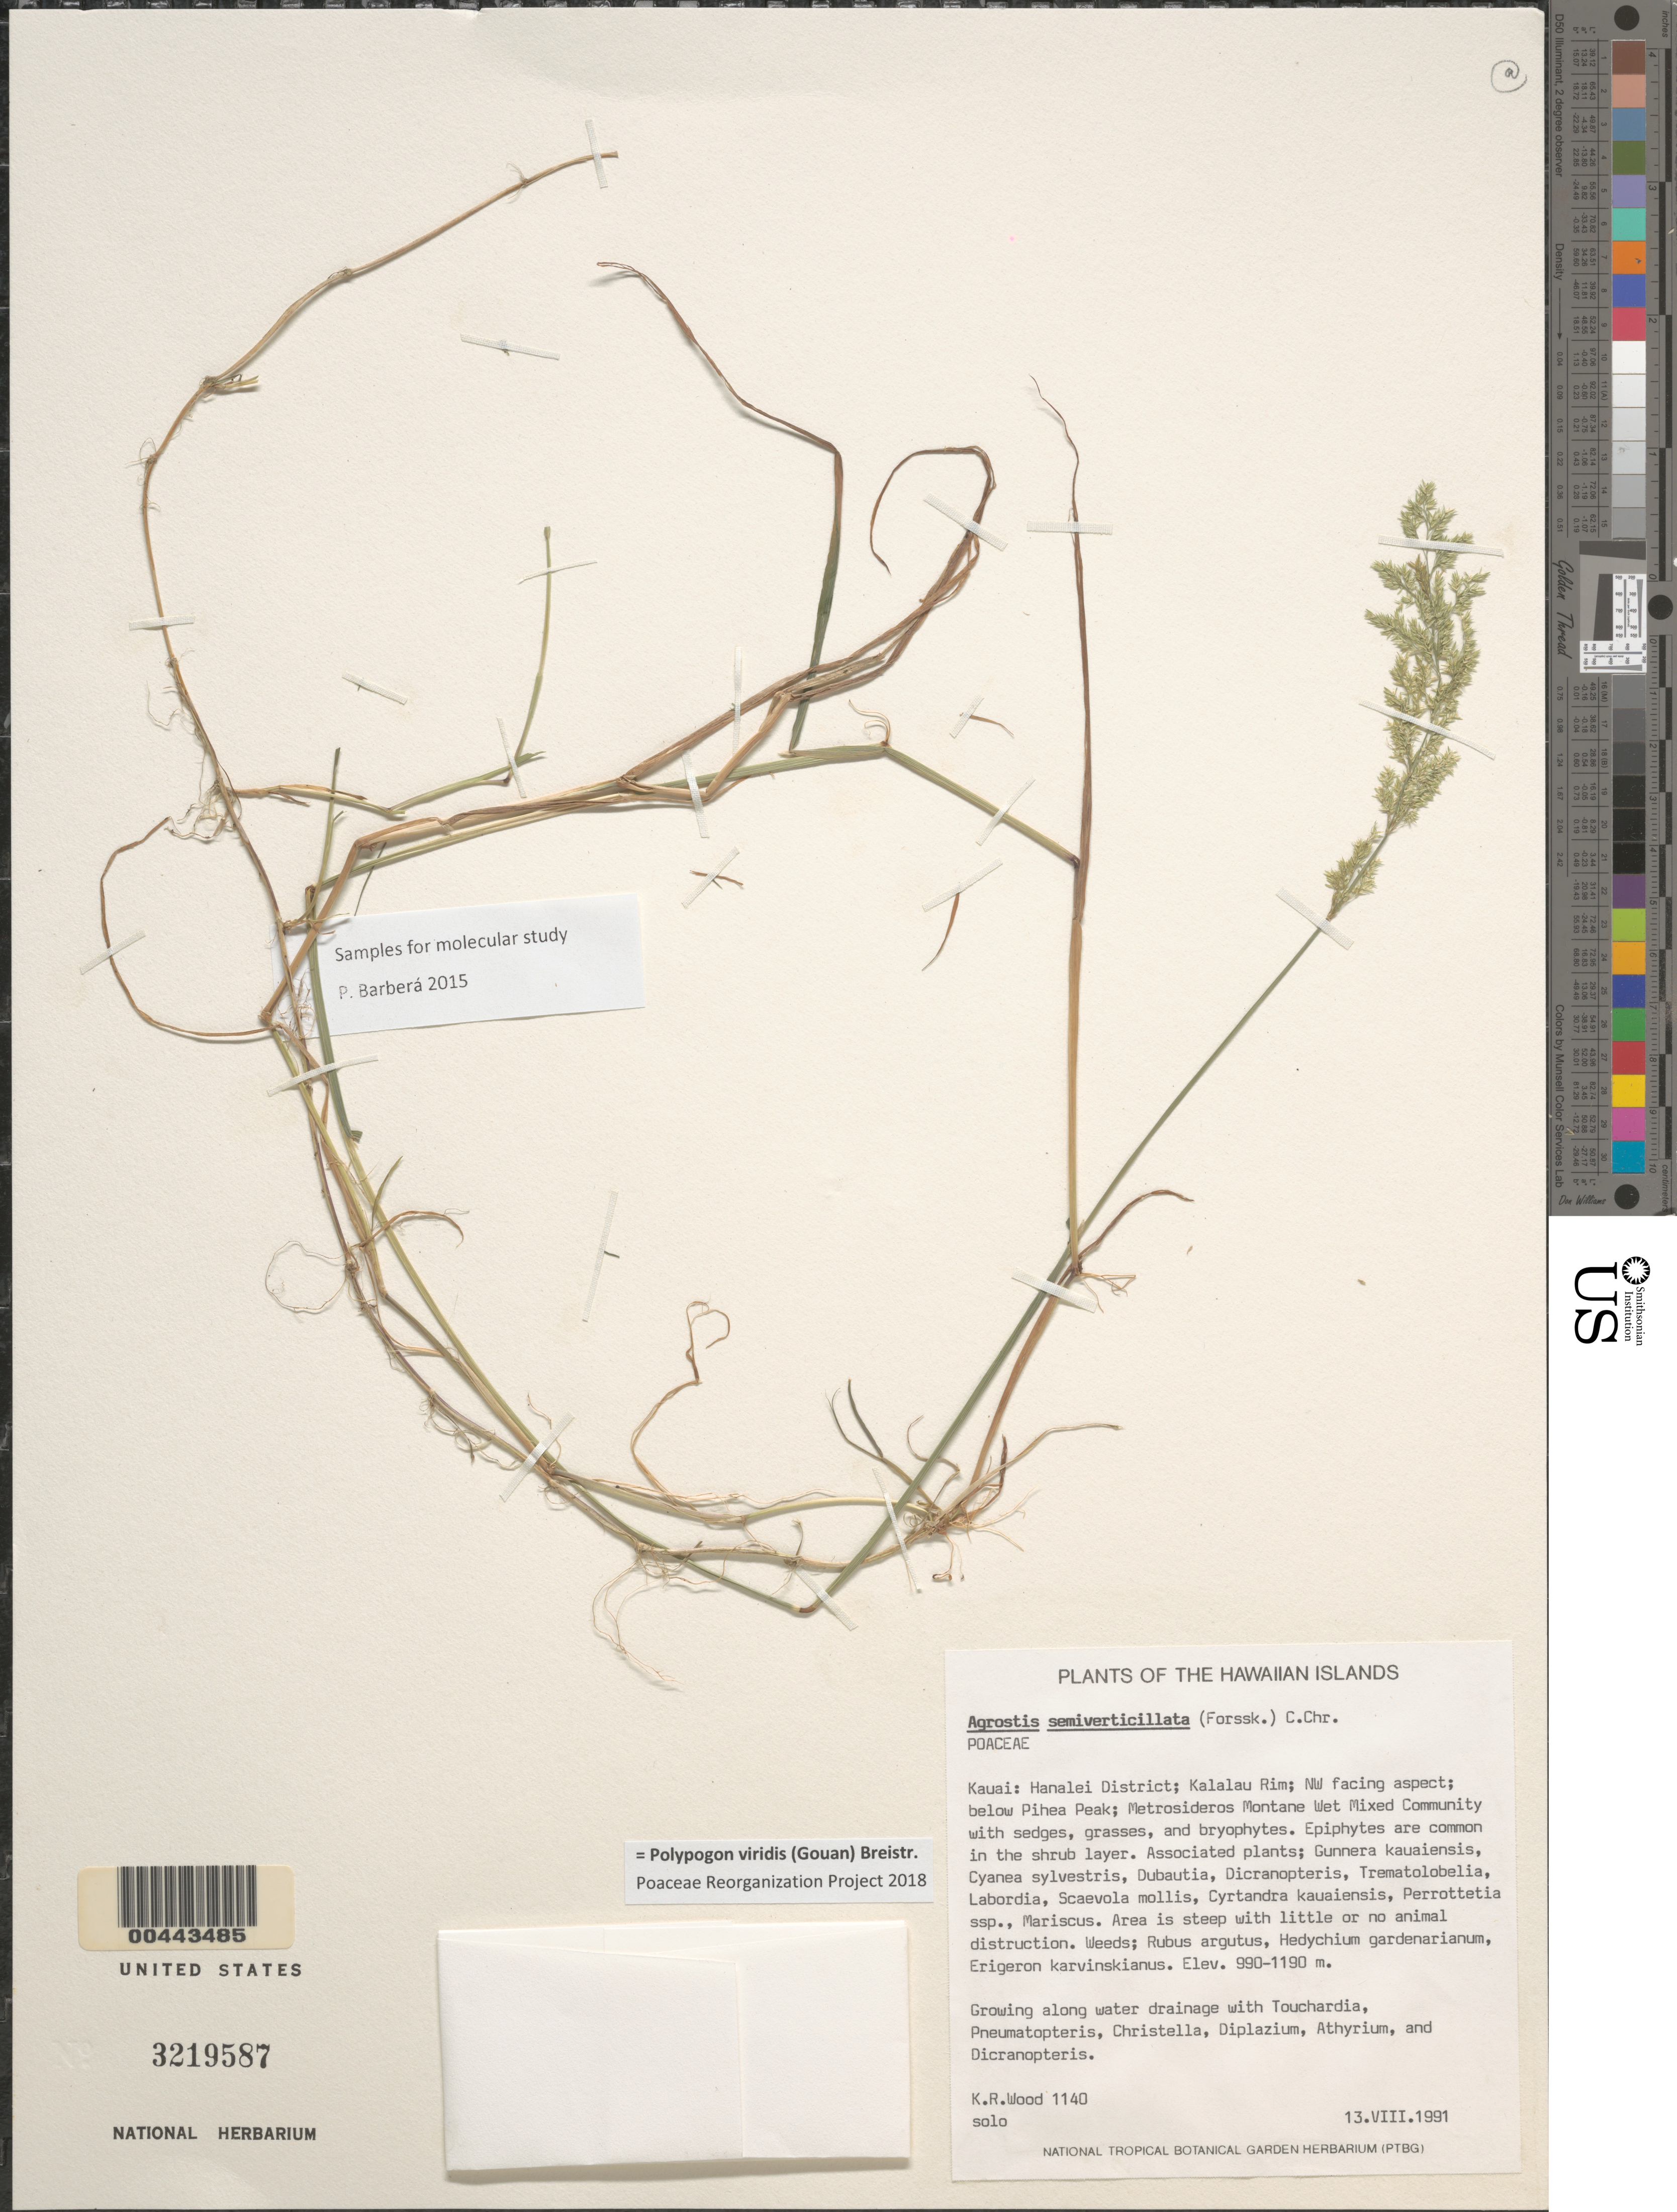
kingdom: Plantae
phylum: Tracheophyta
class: Liliopsida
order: Poales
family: Poaceae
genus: Polypogon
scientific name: Polypogon viridis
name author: (Gouan) Breistroffer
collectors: K. R. Wood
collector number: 1140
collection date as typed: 13 Aug 1991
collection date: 1991-08-13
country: United States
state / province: Hawaii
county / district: Kauai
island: Kaua'i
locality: Hanalei Dist., Kalalau Rim, NW facing aspect, below Pihea Peak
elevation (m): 990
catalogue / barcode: US 3219587